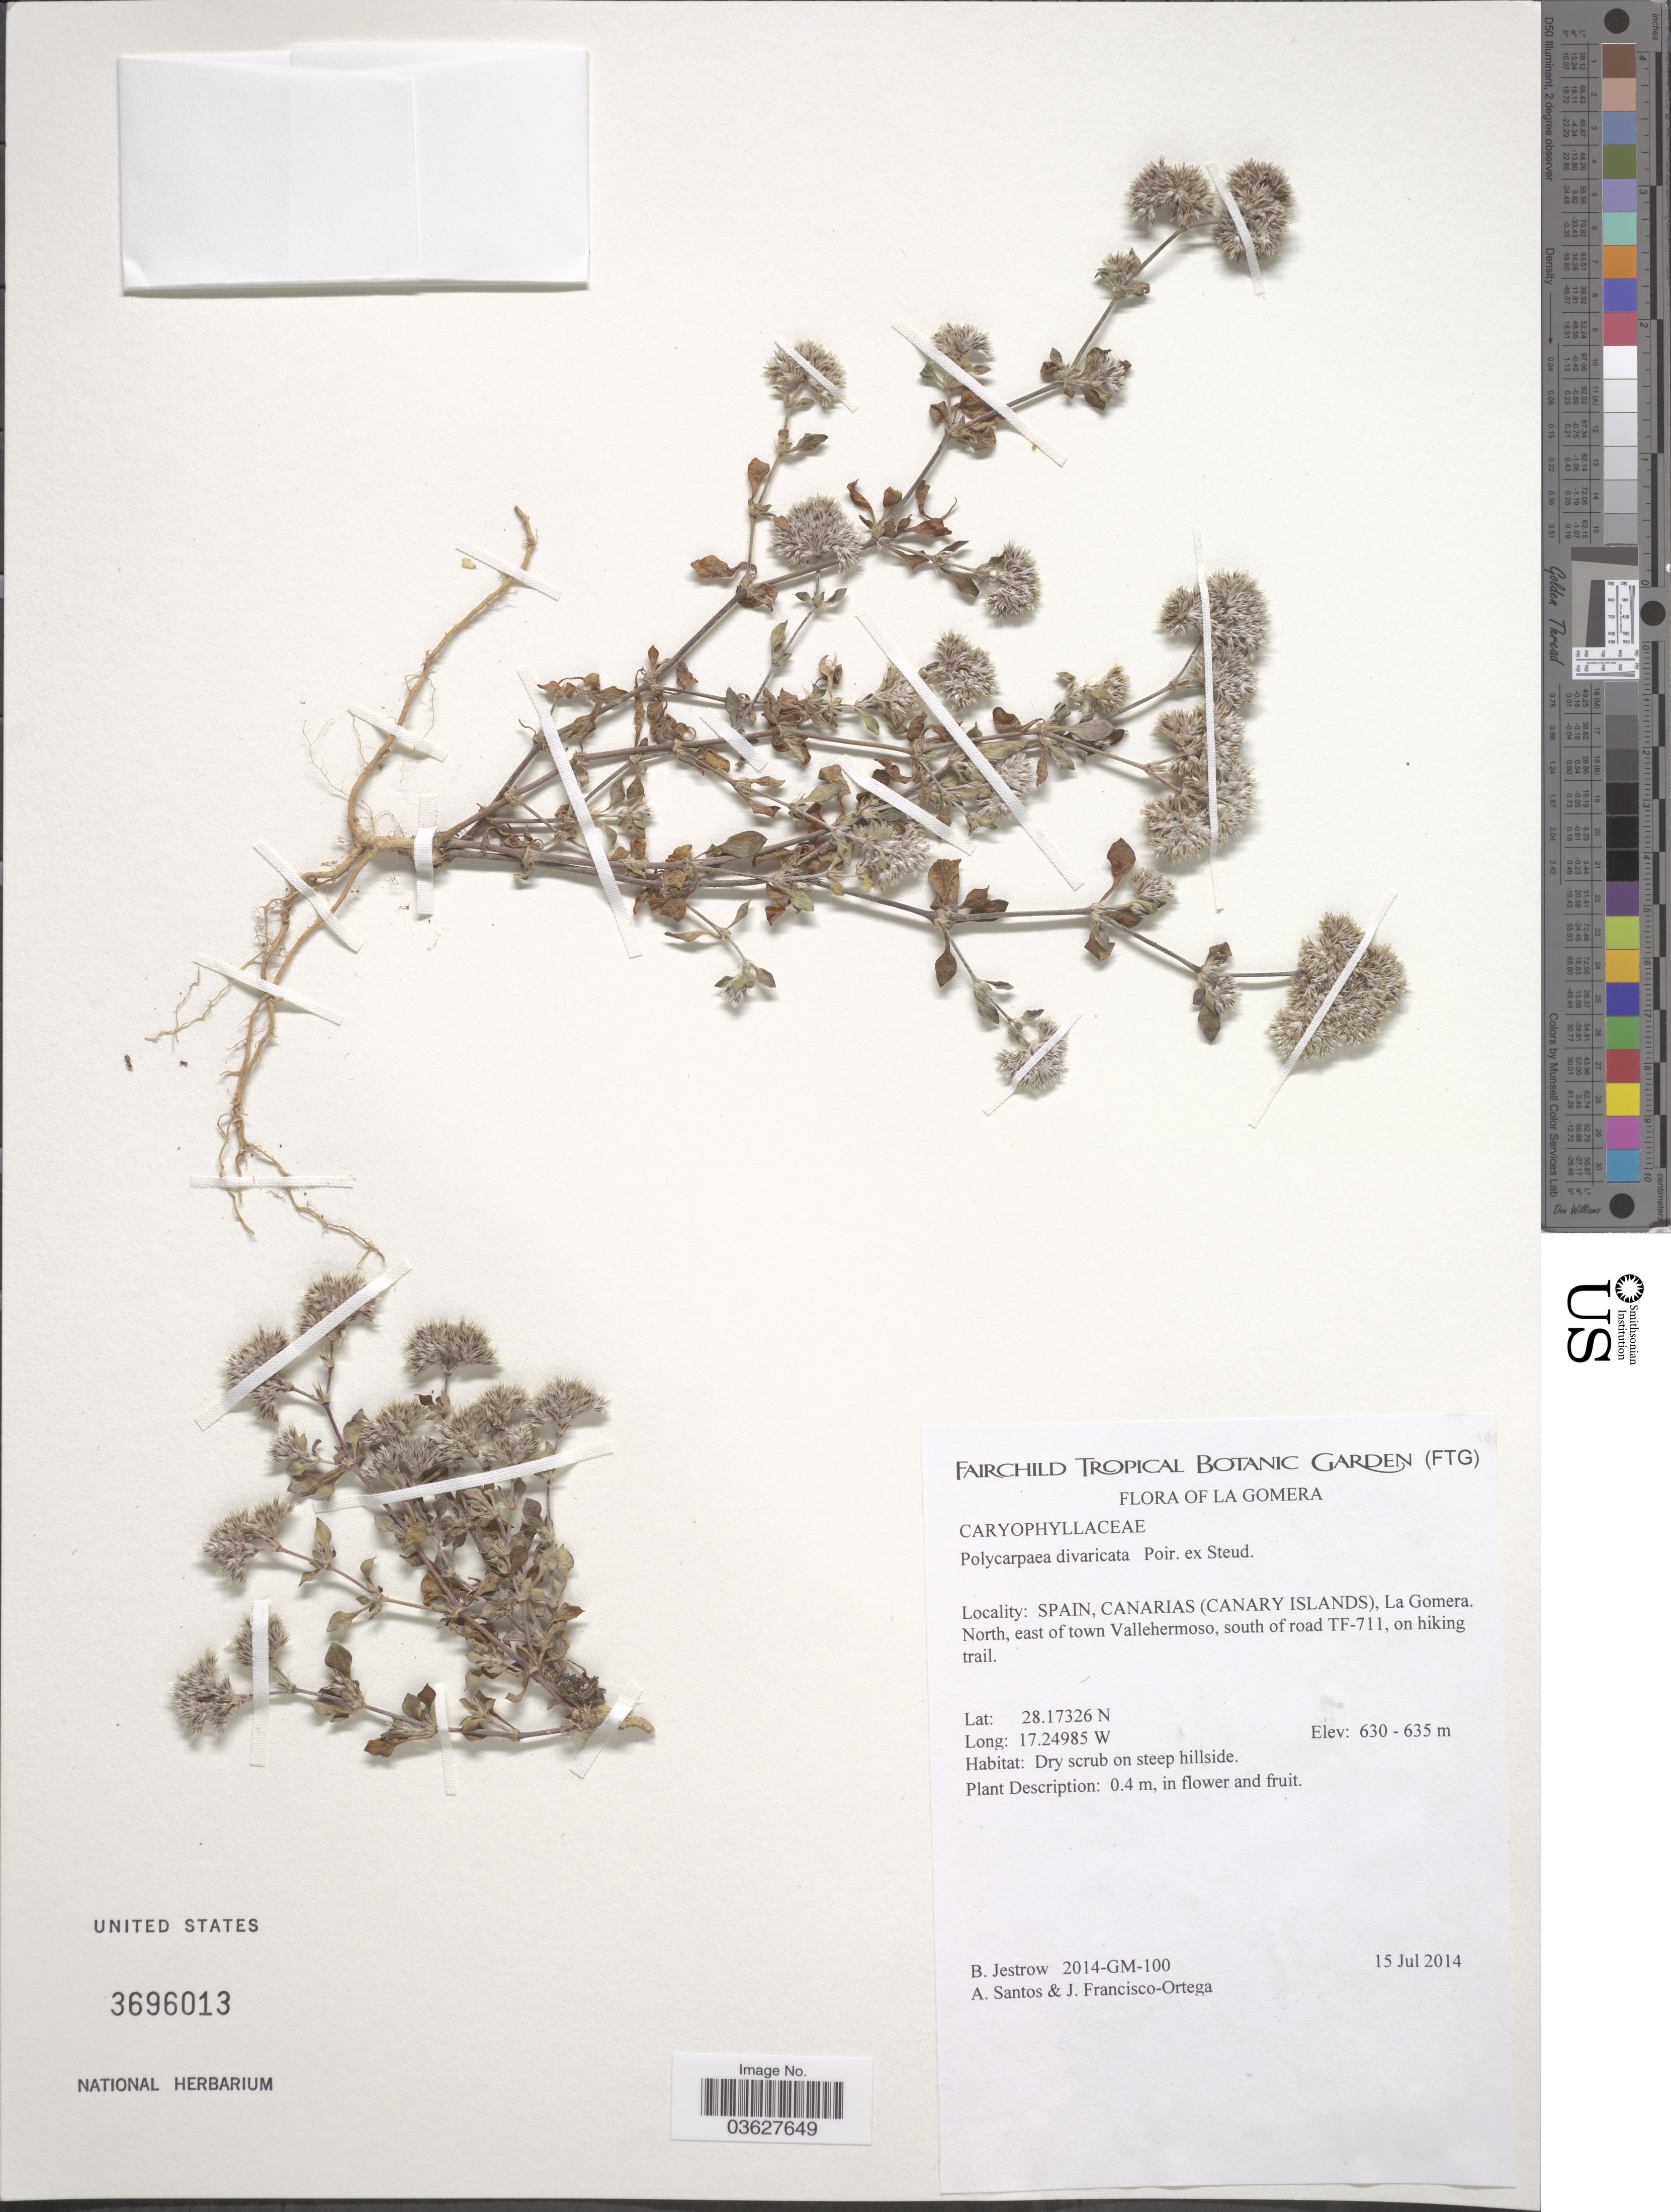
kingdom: Plantae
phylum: Tracheophyta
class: Magnoliopsida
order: Caryophyllales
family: Caryophyllaceae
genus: Polycarpaea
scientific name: Polycarpaea divaricata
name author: Poir. ex Steud.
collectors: B. Jestrow, A. Santos & J. Francisco-Ortega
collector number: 2014-GM-100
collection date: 2014-07-15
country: Spain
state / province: Canarias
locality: (Canary Islands), La Gomera. North, east of town Vallehermoso, south of road TF-711, on hiking trail.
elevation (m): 630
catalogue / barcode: US 3696013